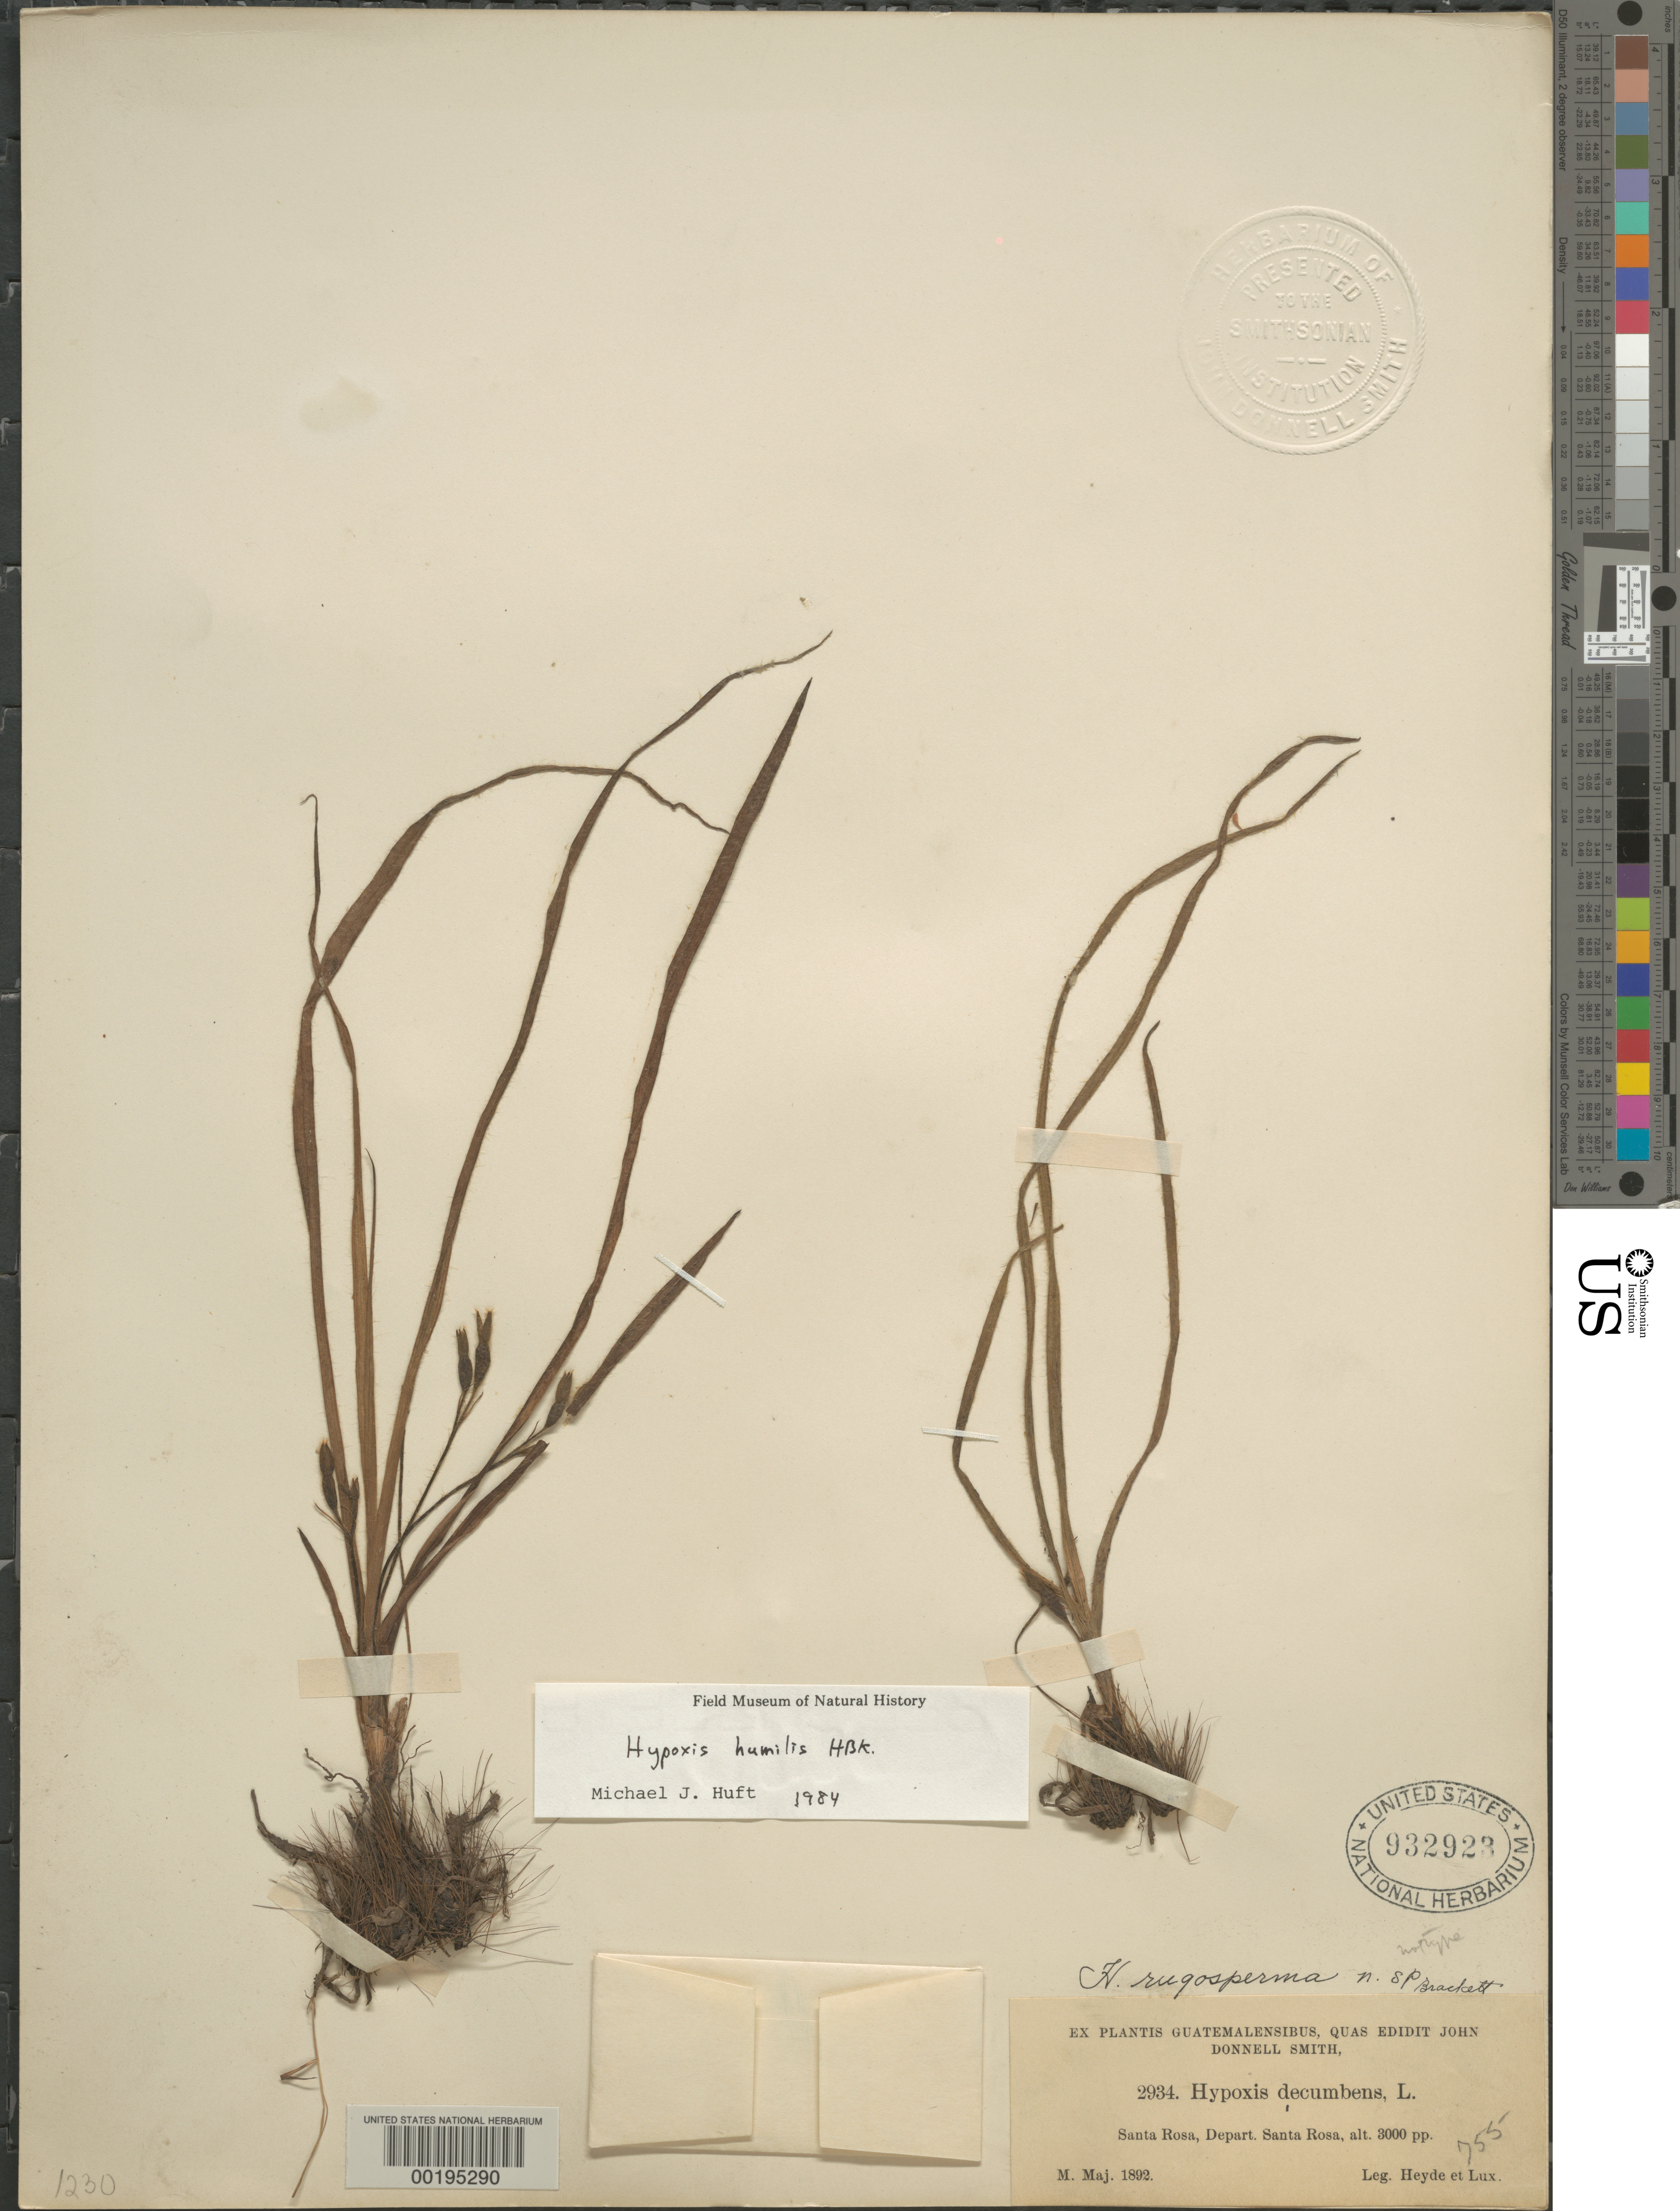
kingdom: Plantae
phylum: Tracheophyta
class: Liliopsida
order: Asparagales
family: Hypoxidaceae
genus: Hypoxis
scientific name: Hypoxis humilis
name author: Tharp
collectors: E. T. Heyde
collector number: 2934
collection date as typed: May 1892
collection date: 1892-05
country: Guatemala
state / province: Santa Rosa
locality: Santa Rosa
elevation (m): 914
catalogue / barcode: US 932923